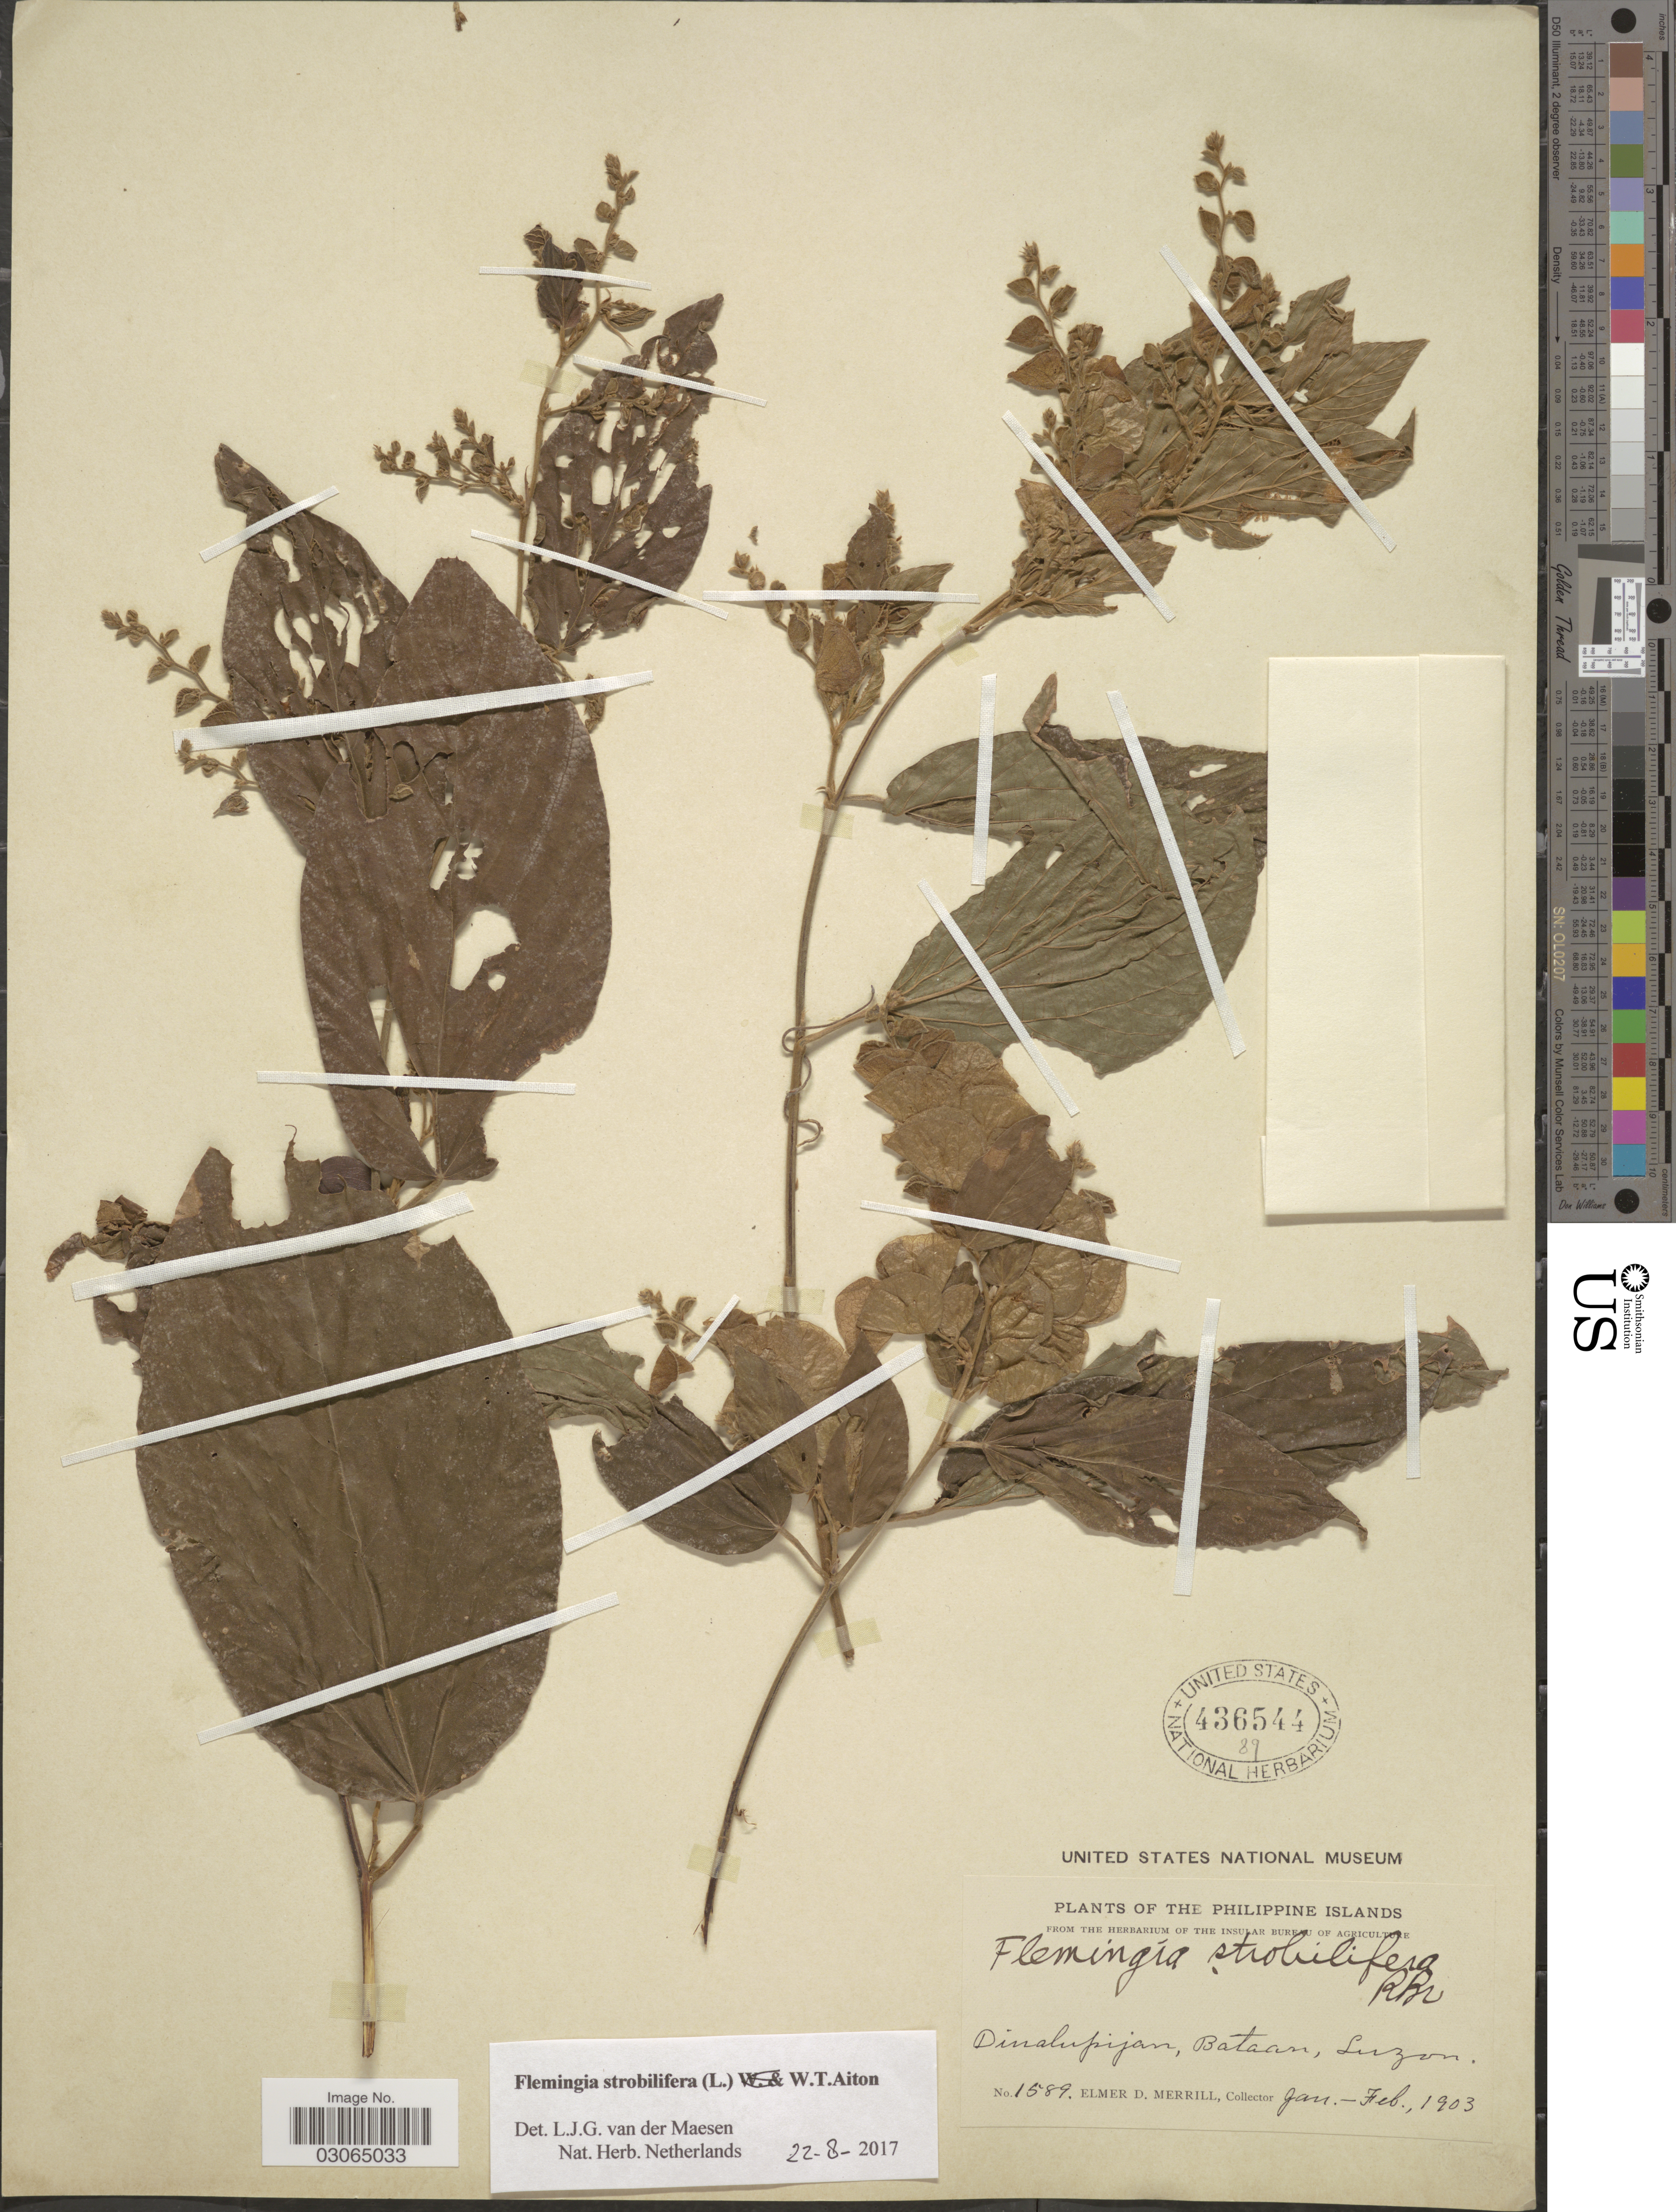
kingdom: Plantae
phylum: Tracheophyta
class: Magnoliopsida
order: Fabales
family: Fabaceae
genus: Flemingia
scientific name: Flemingia strobilifera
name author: (L.) W.T. Aiton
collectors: E. D. Merrill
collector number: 1589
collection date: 1903-01/1903-02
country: Philippines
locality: Dinalupijan, Bataan, Luzon.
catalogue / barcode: US 436544